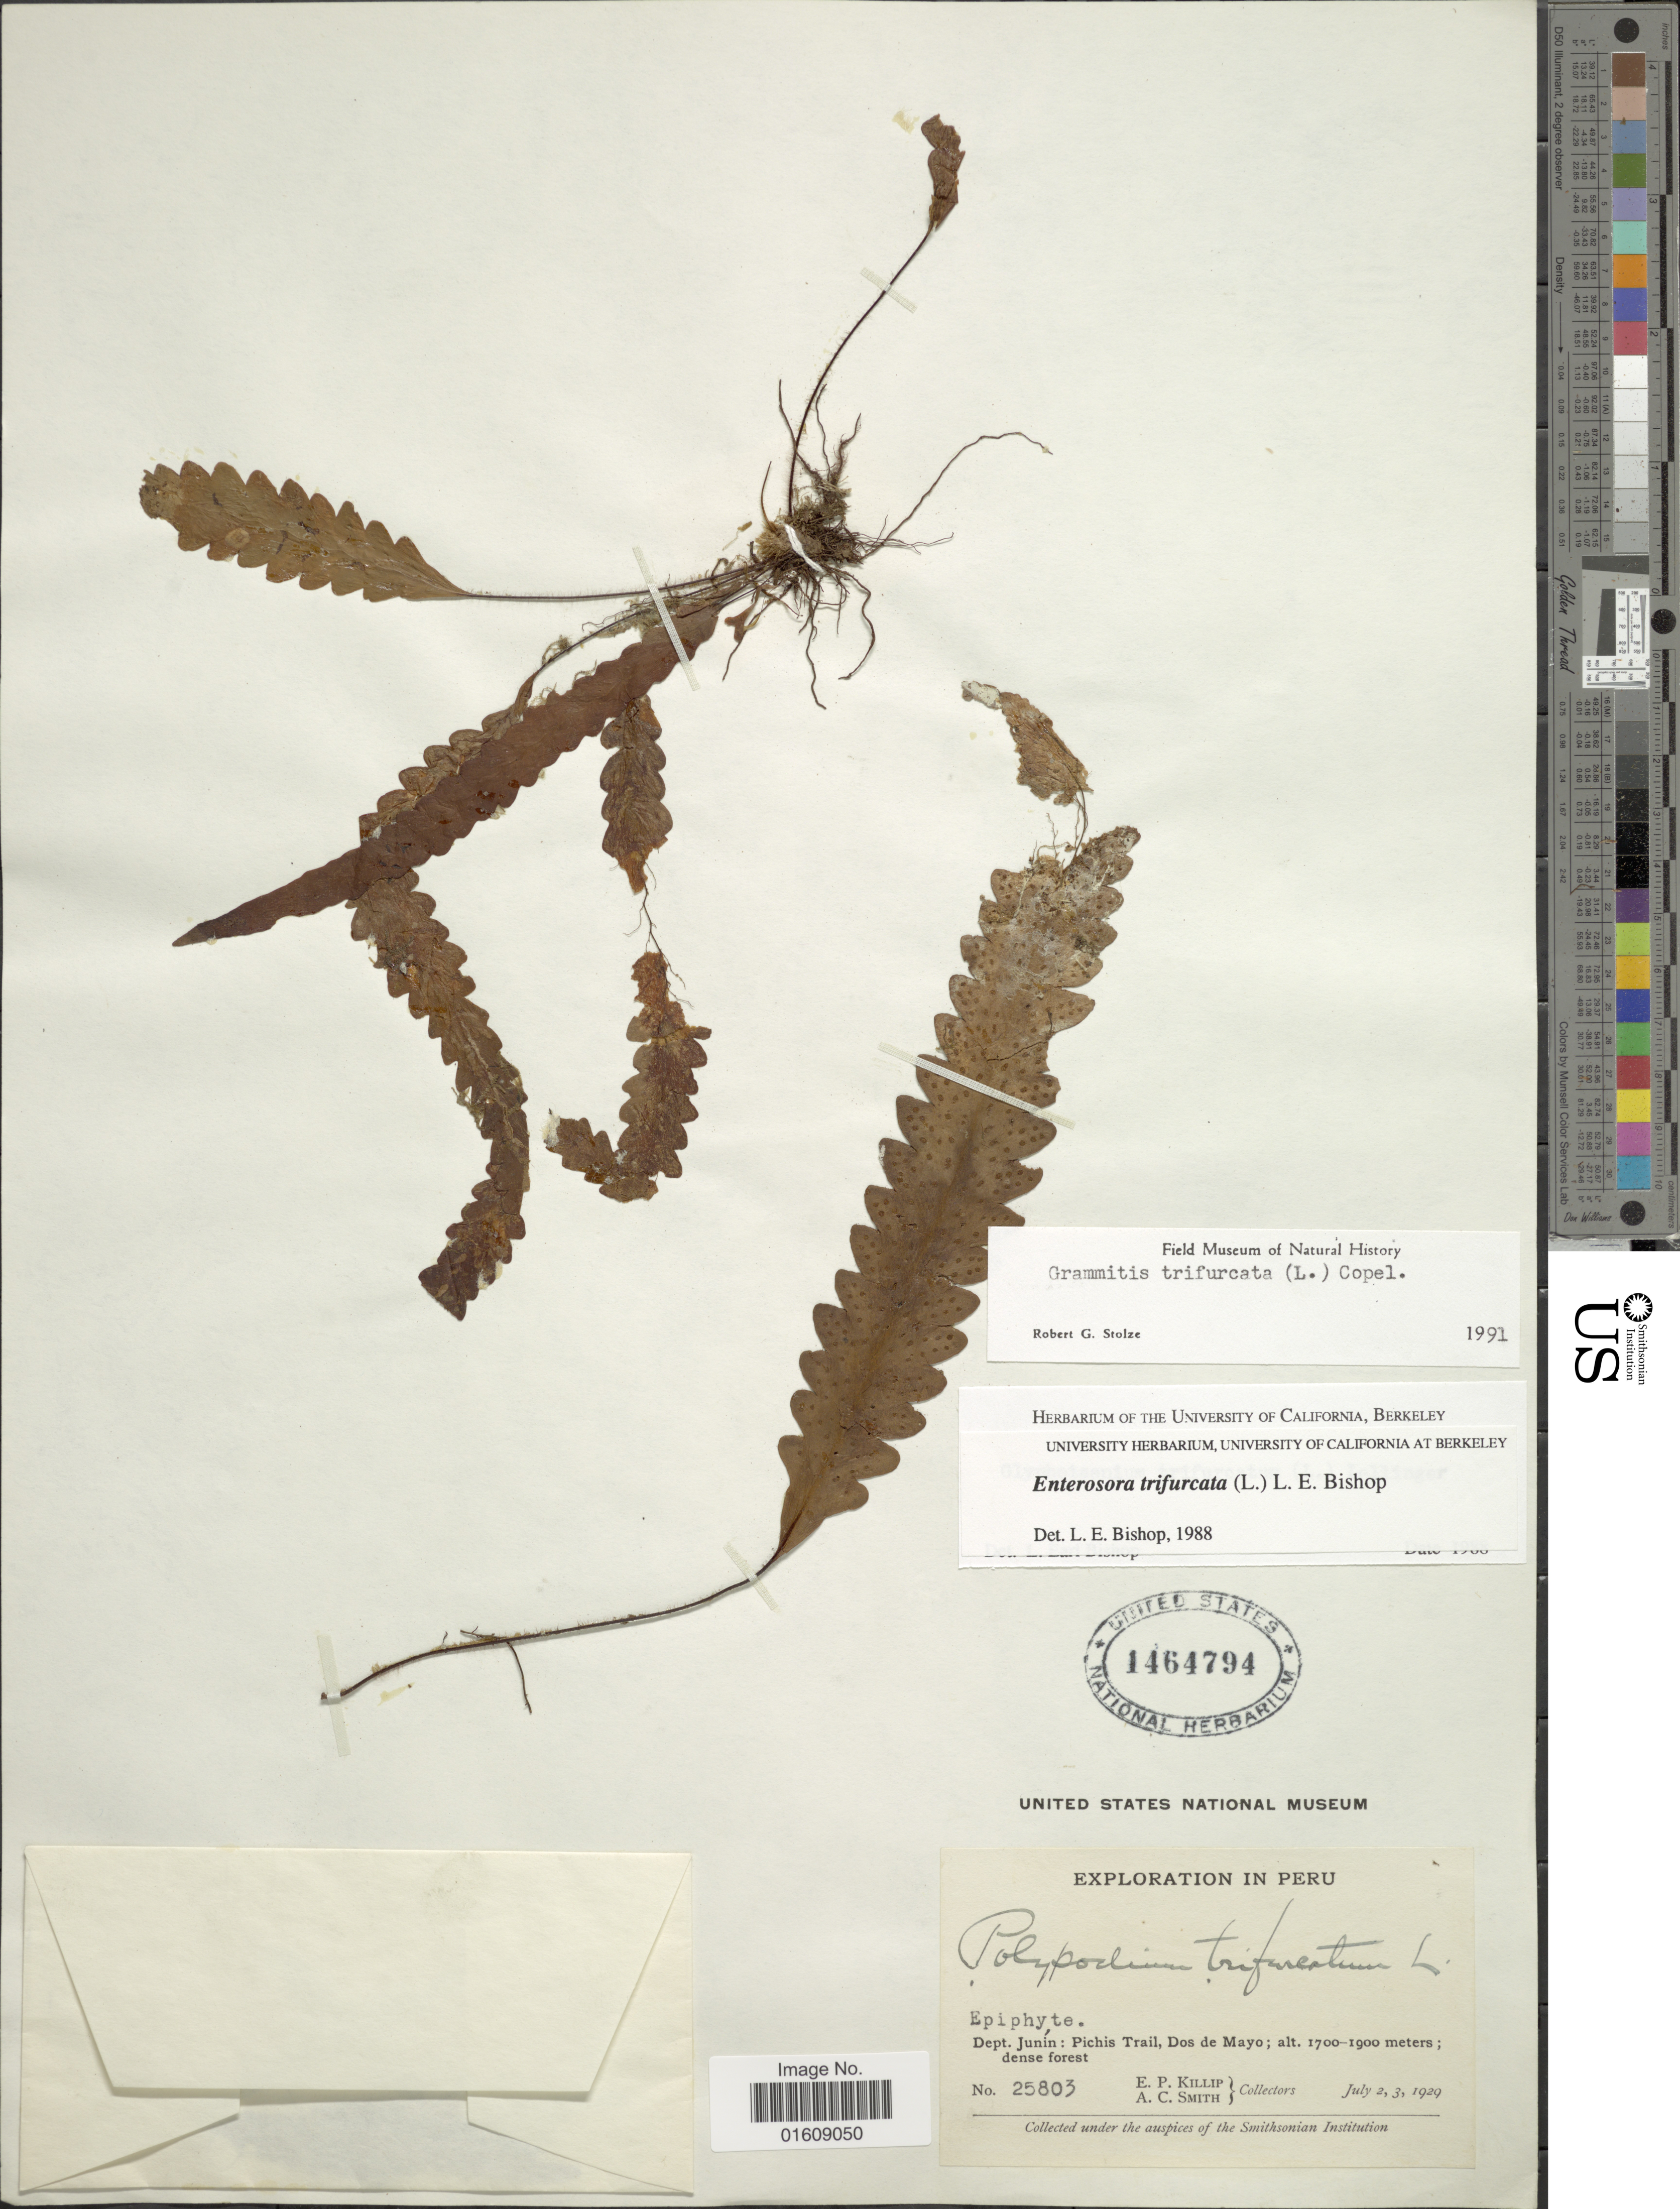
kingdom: Plantae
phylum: Tracheophyta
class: Polypodiopsida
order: Polypodiales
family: Polypodiaceae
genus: Enterosora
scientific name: Enterosora trifurcata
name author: (L.) L.E. Bishop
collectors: E. P. Killip & A. C. Smith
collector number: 25803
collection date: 1929-07-02/1929-07-03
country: Peru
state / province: Junín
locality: Peru, Dept. Junín: Pichis Trail, Dos de Mayo.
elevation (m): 1700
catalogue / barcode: US 1464794